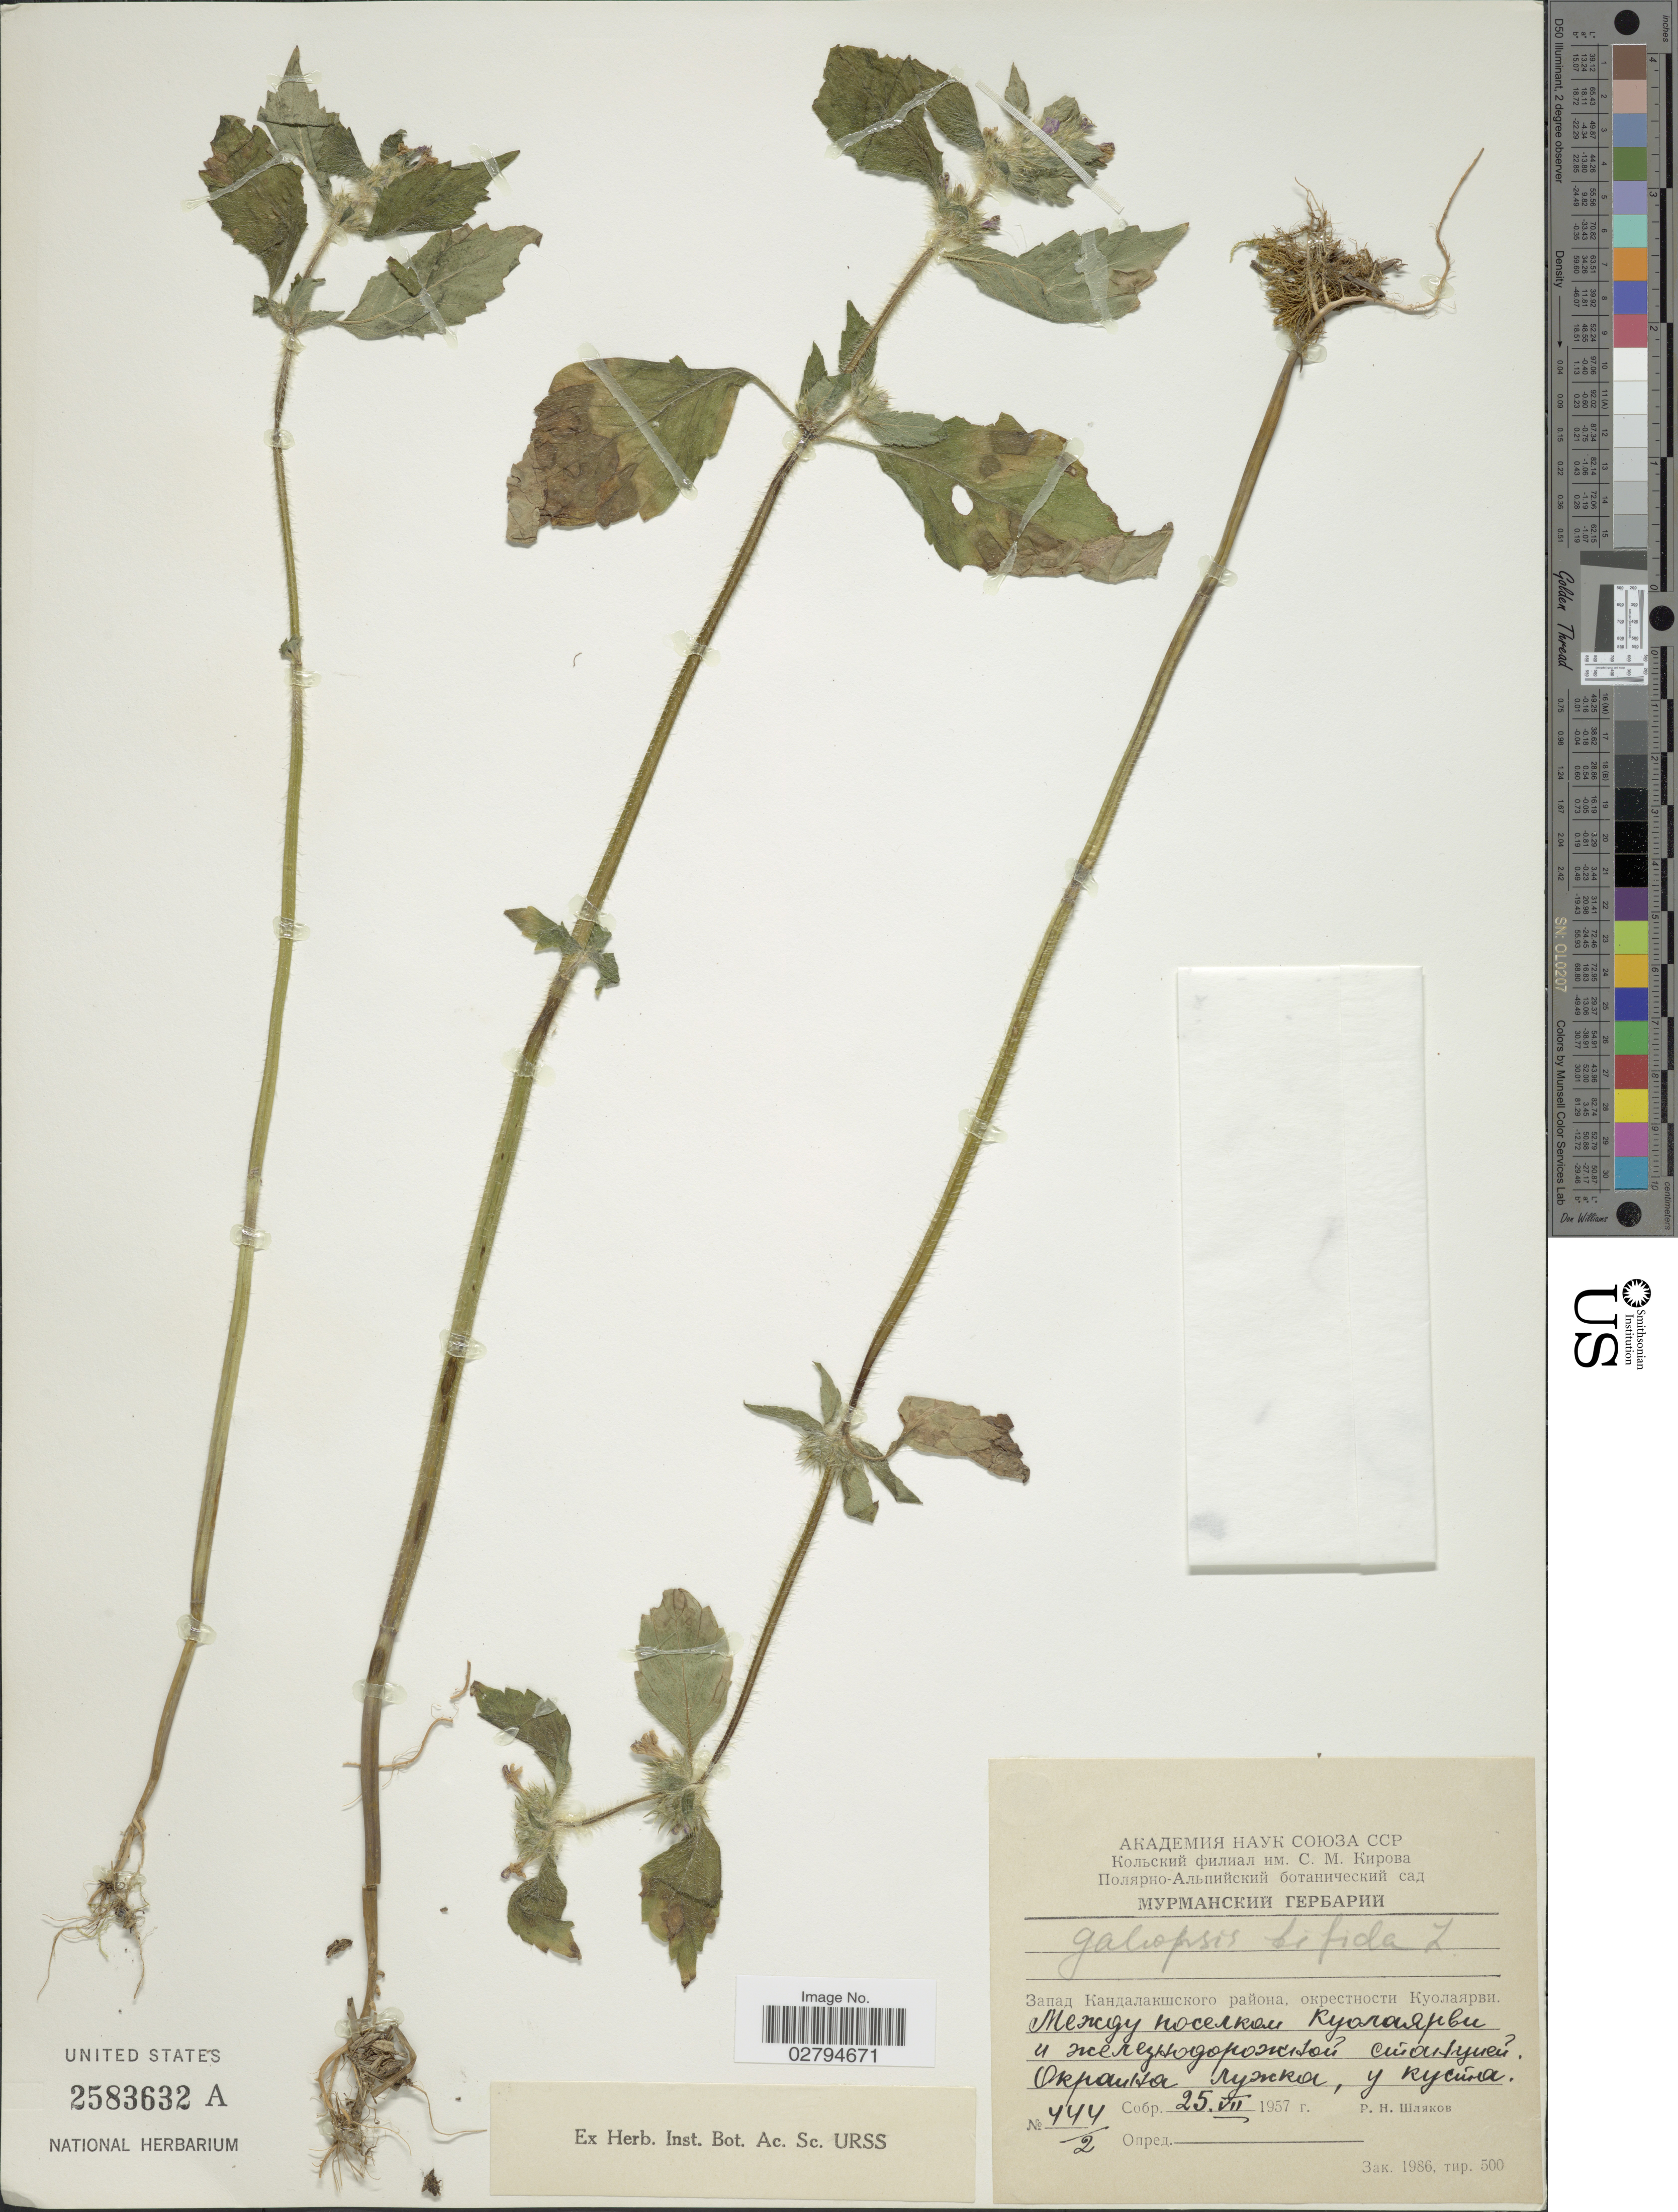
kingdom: Plantae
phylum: Tracheophyta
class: Magnoliopsida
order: Lamiales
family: Lamiaceae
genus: Galeopsis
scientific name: Galeopsis bifida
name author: Boenn.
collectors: R. Shlyakov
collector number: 444/2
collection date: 1957-07-25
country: Russian Federation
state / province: Murmansk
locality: Vicinity of Kuolayarvi.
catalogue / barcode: US 2583632A